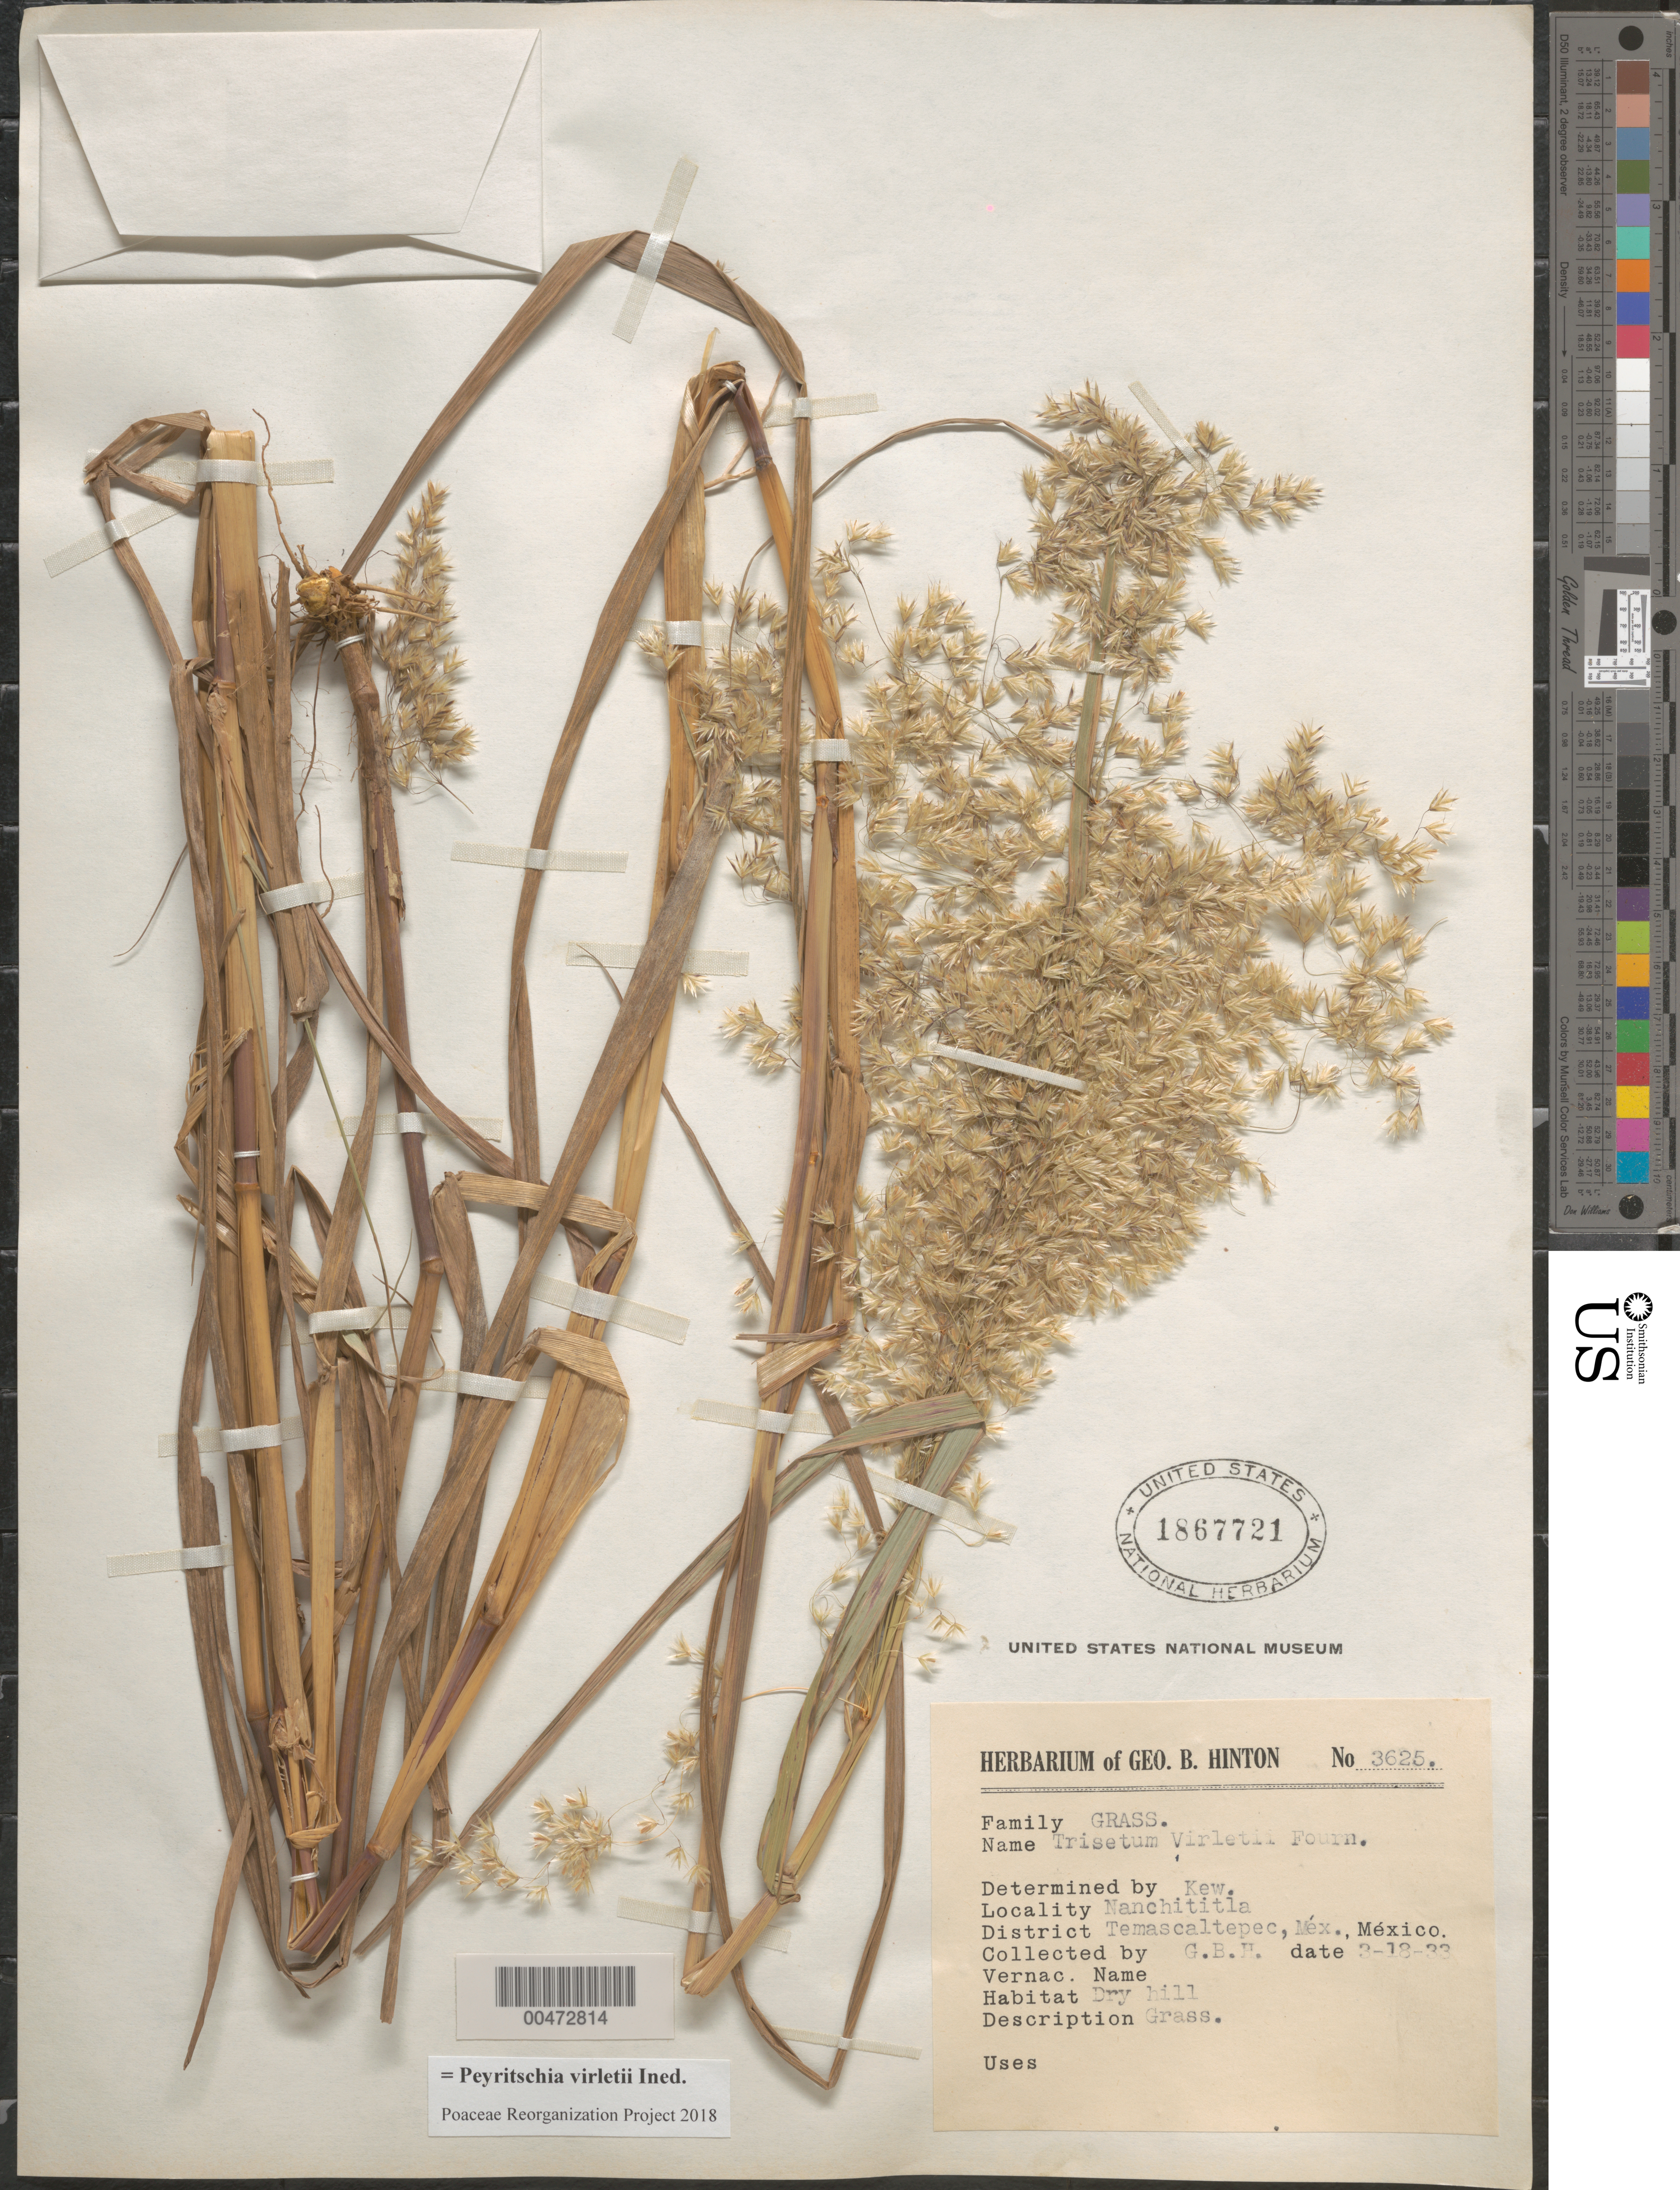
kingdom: Plantae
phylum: Tracheophyta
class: Liliopsida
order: Poales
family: Poaceae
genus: Peyritschia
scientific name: Peyritschia virletii ined.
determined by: Poaceae Reorganization Project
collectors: G. B. Hinton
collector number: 3625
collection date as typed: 18 Mar 1933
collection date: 1933-03-18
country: Mexico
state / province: México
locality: Nanchititla, Temascaltepec Dist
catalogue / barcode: US 1867721